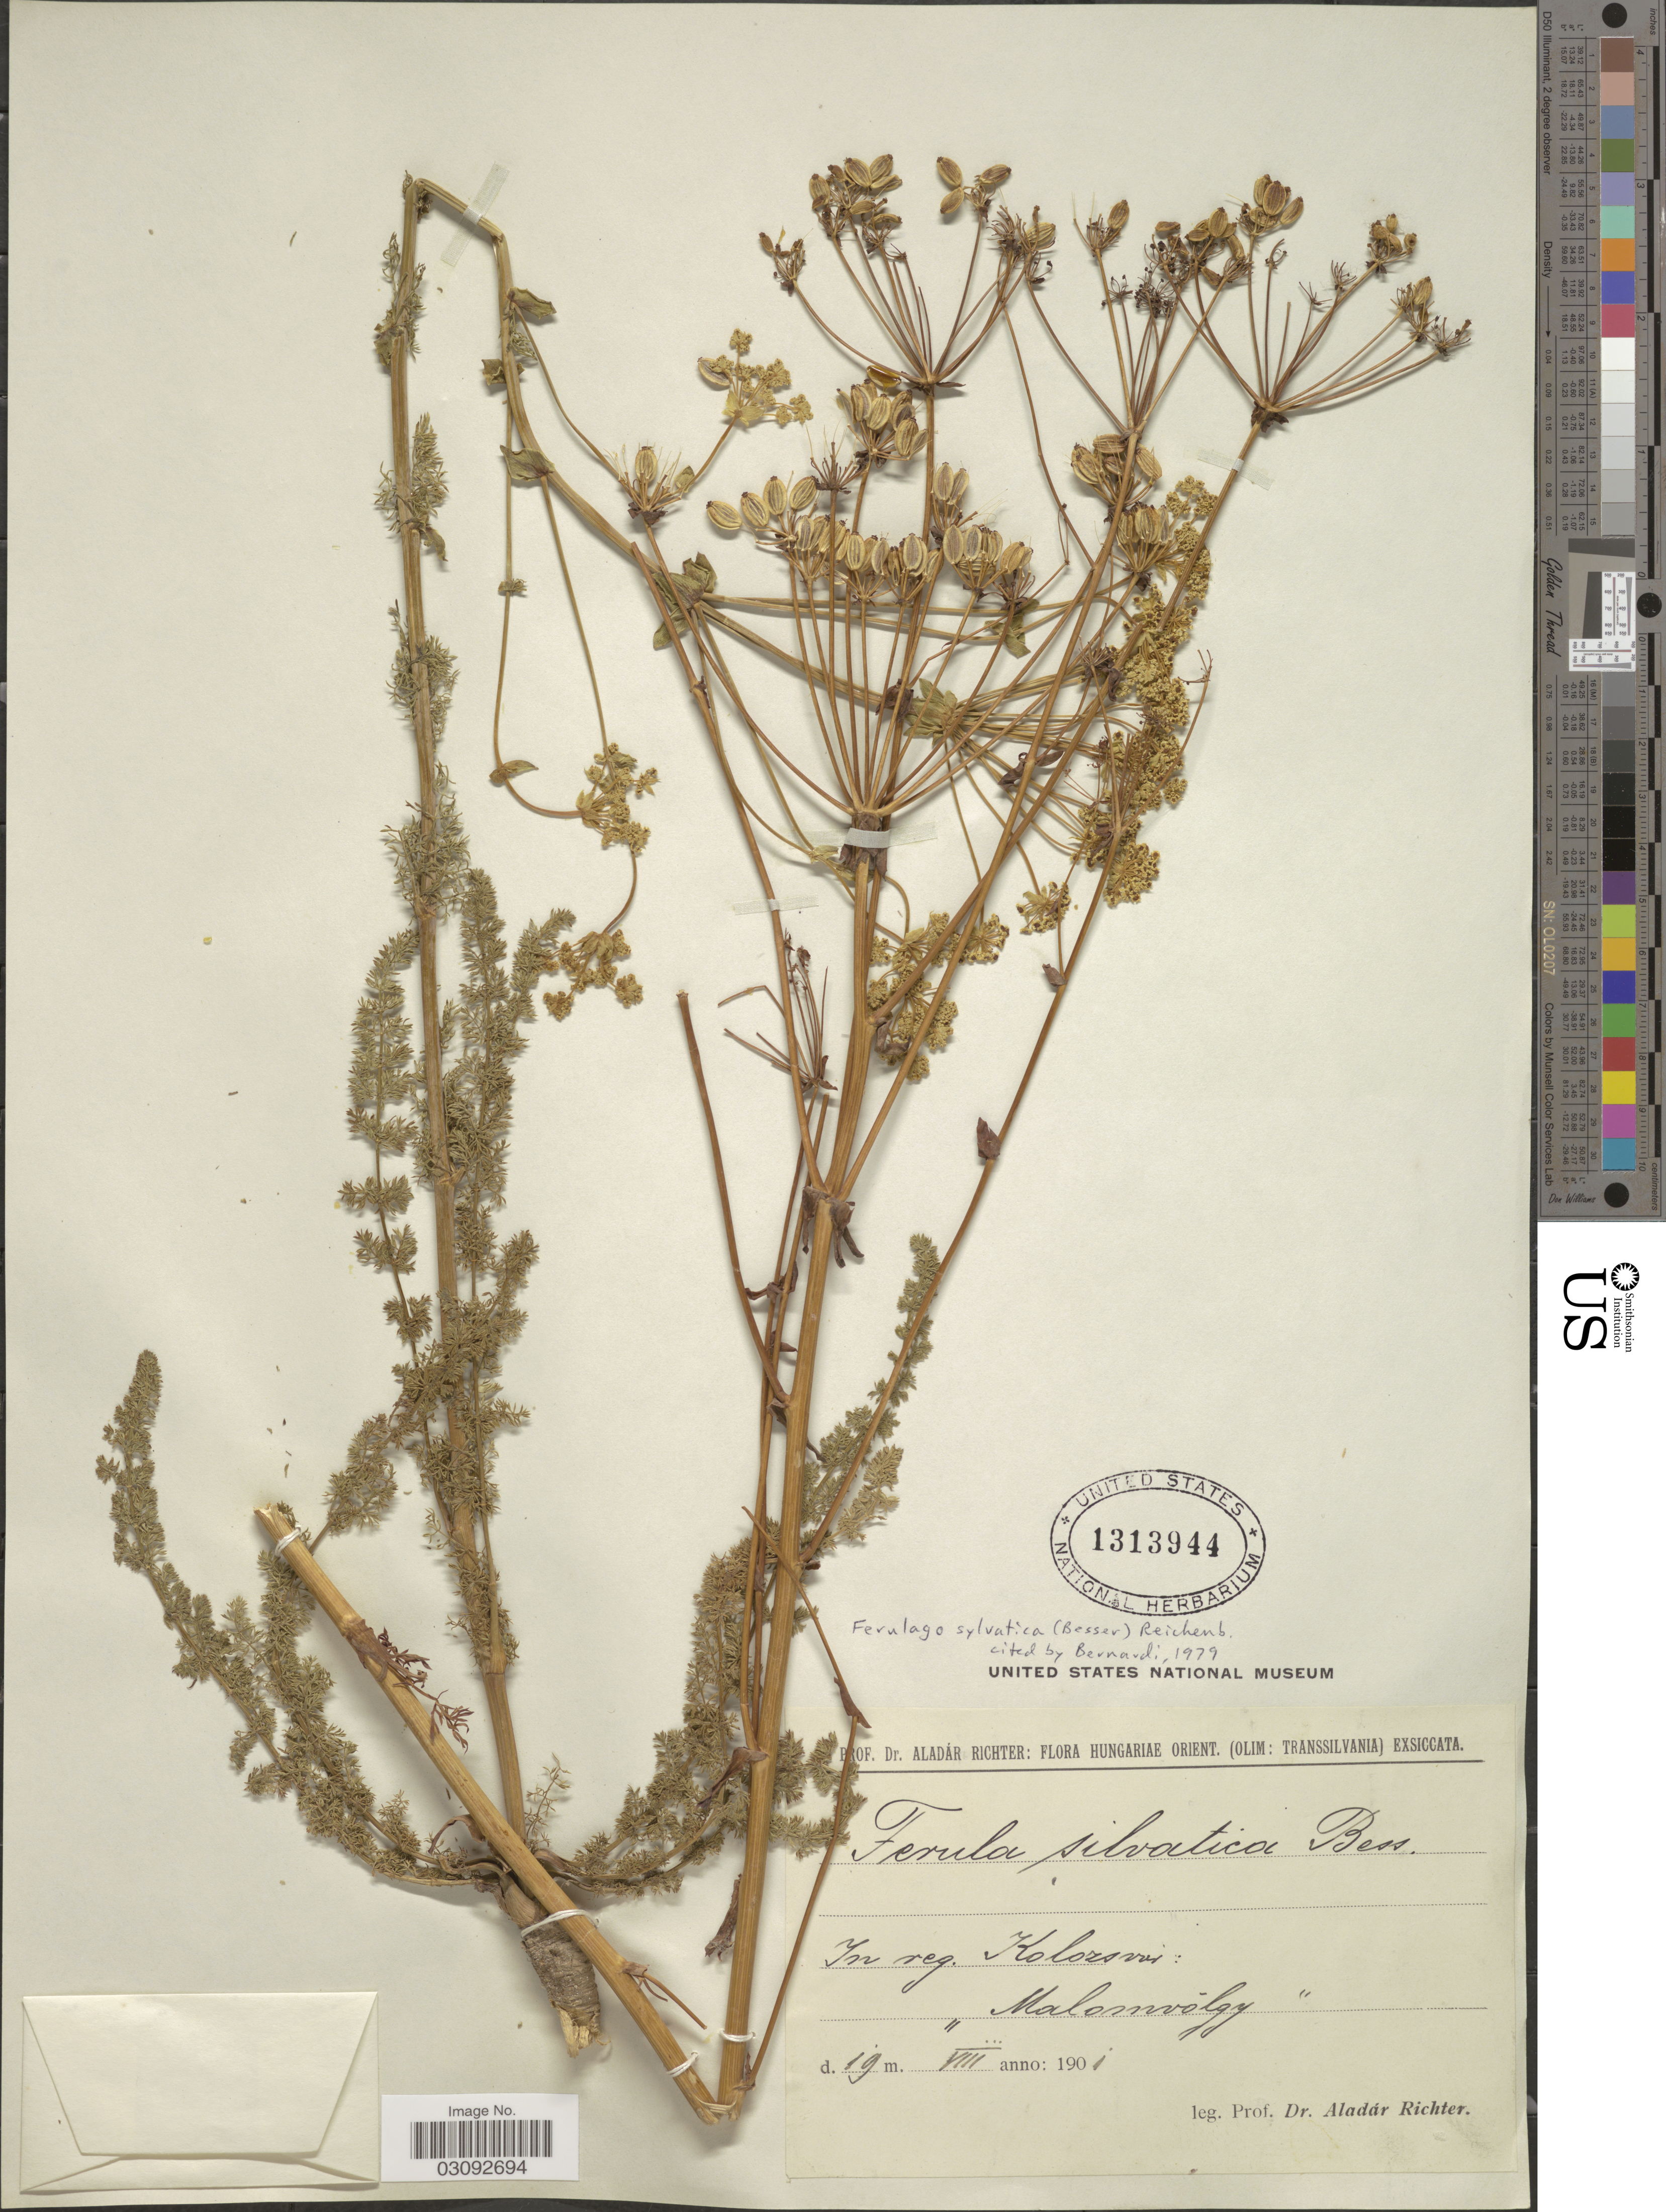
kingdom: Plantae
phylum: Tracheophyta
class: Magnoliopsida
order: Apiales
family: Apiaceae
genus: Ferulago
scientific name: Ferulago sylvatica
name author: (Besser) Rchb.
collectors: A. Richter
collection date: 1901-08-19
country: Romania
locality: (Olim: Transsilvania), In reg. Kolozsvar: "Malomvolgy".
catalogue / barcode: US 1313944